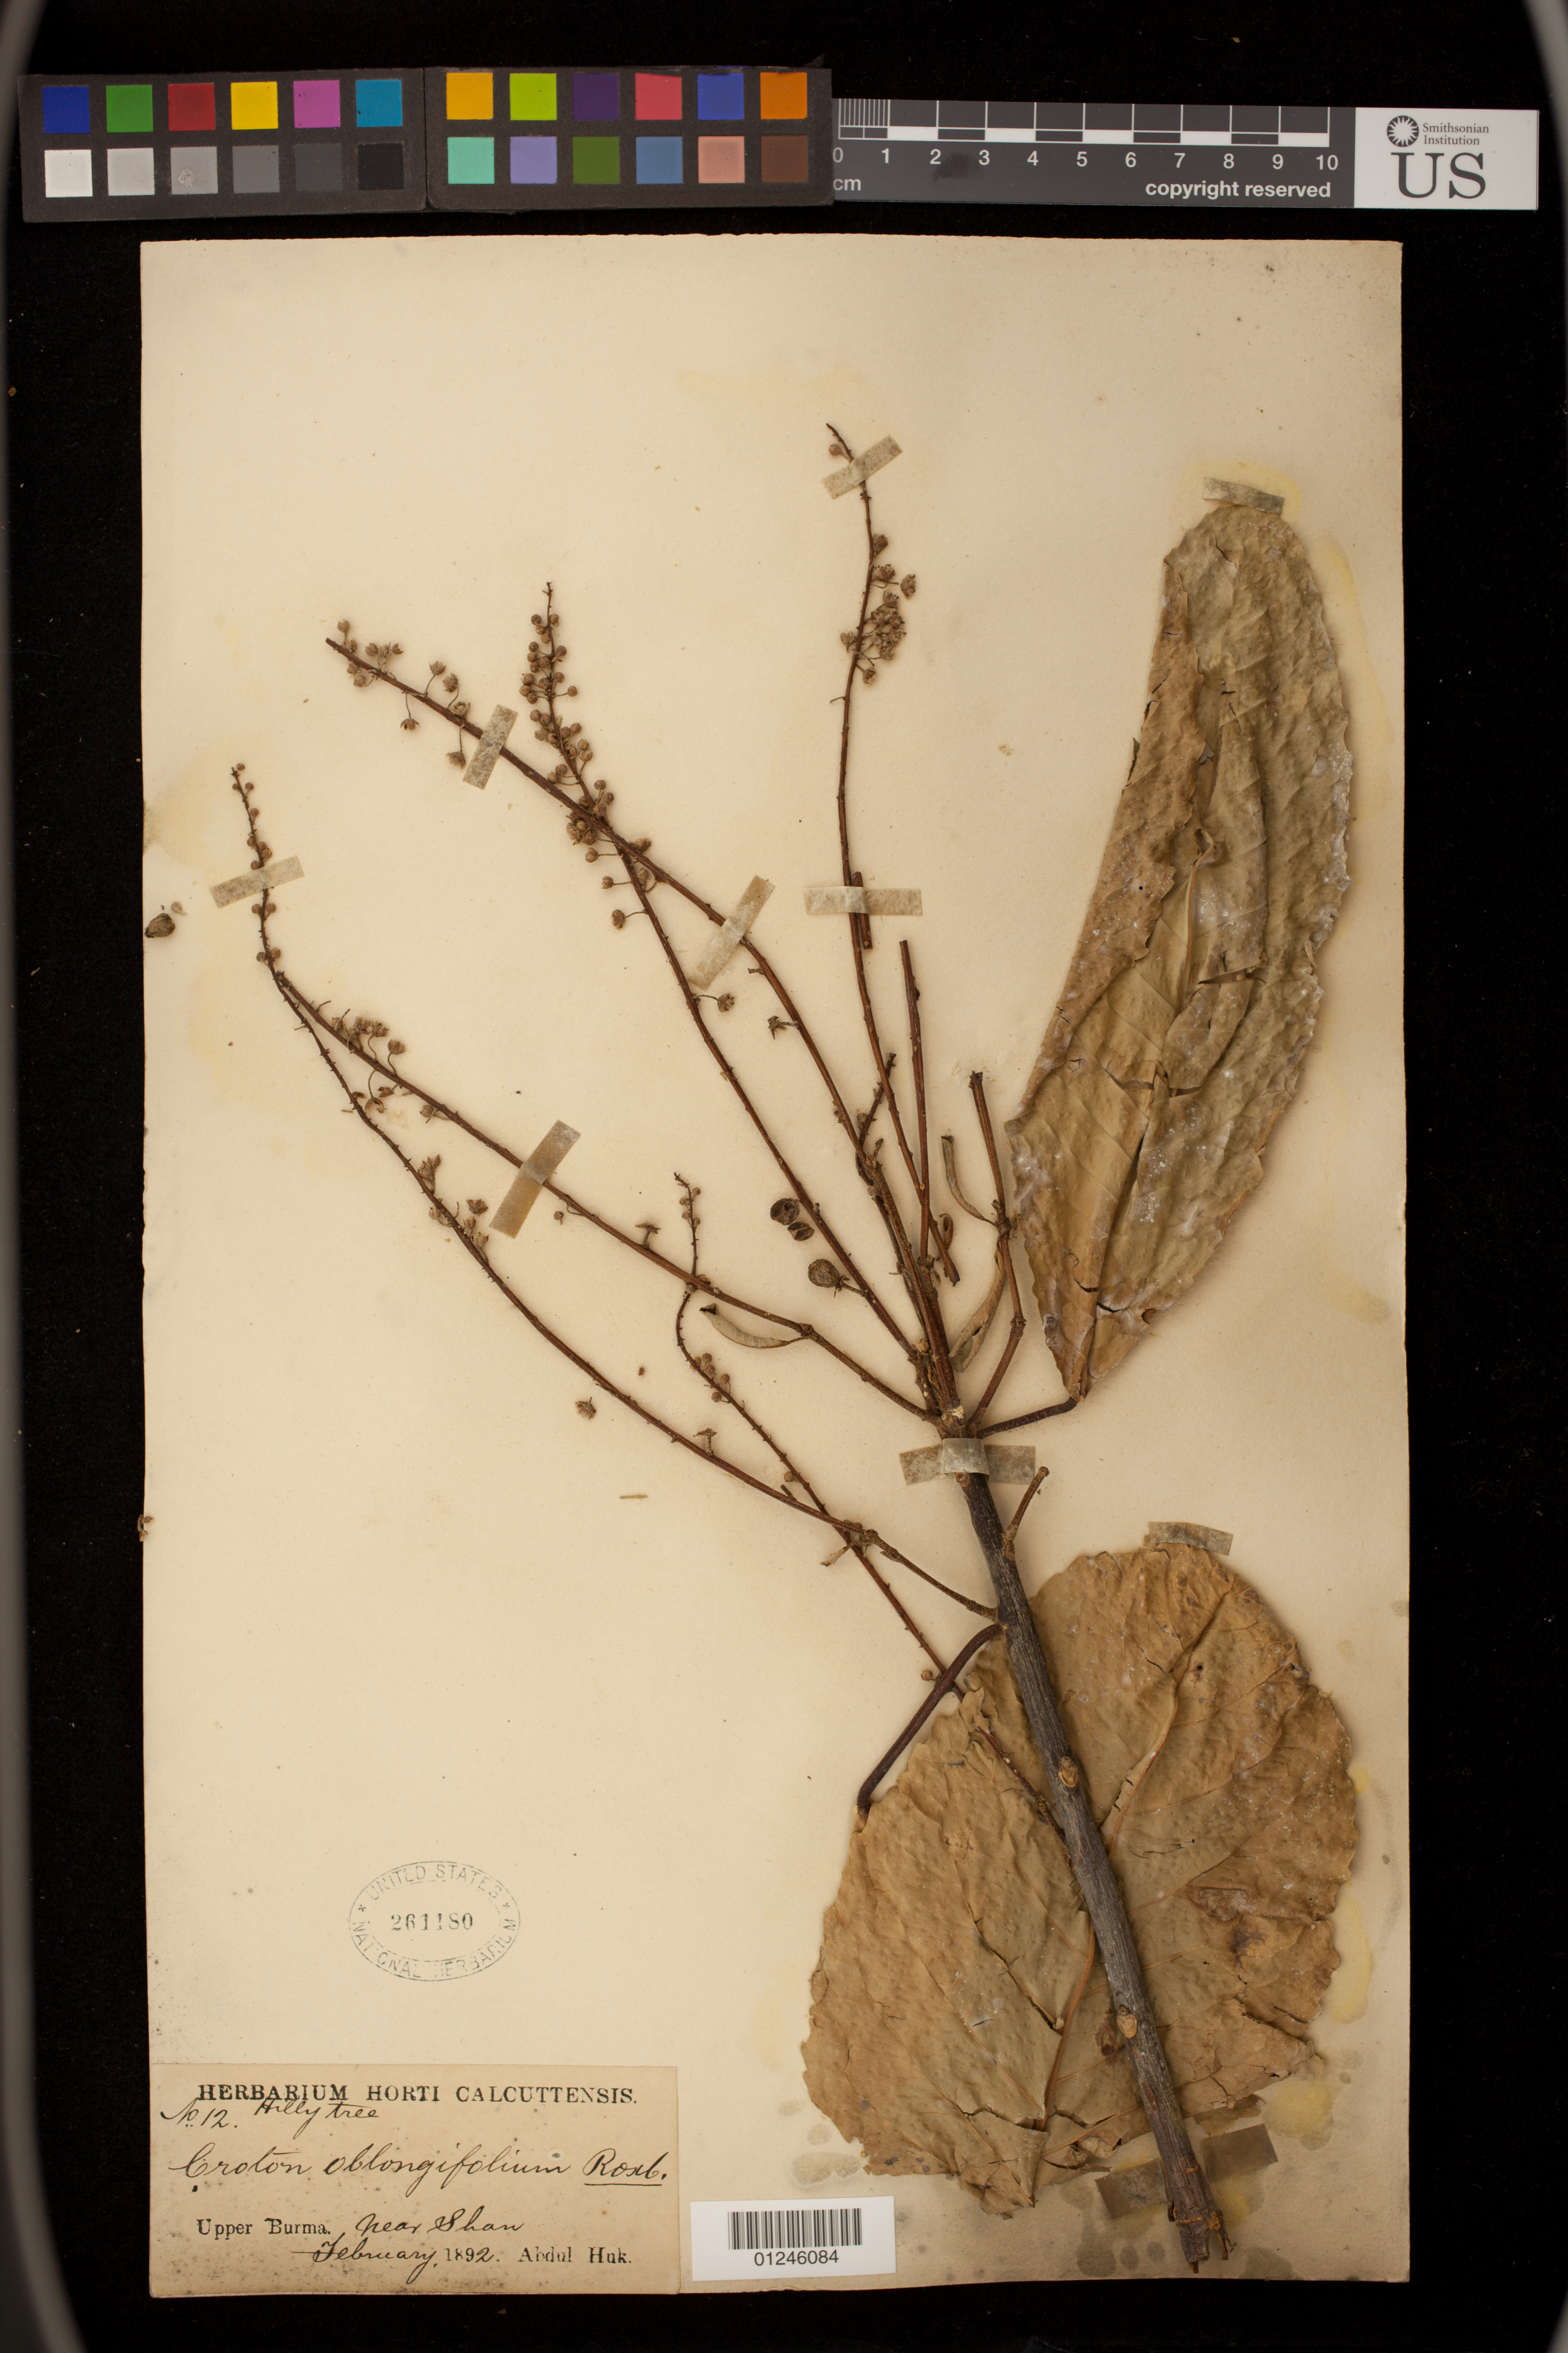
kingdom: Plantae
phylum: Tracheophyta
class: Magnoliopsida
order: Malpighiales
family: Euphorbiaceae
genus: Croton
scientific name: Croton oblongifolius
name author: Roxb.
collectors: A. Huk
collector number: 12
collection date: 1892-02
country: Myanmar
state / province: Shan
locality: Upper Burma, near Shan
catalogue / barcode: US 261180